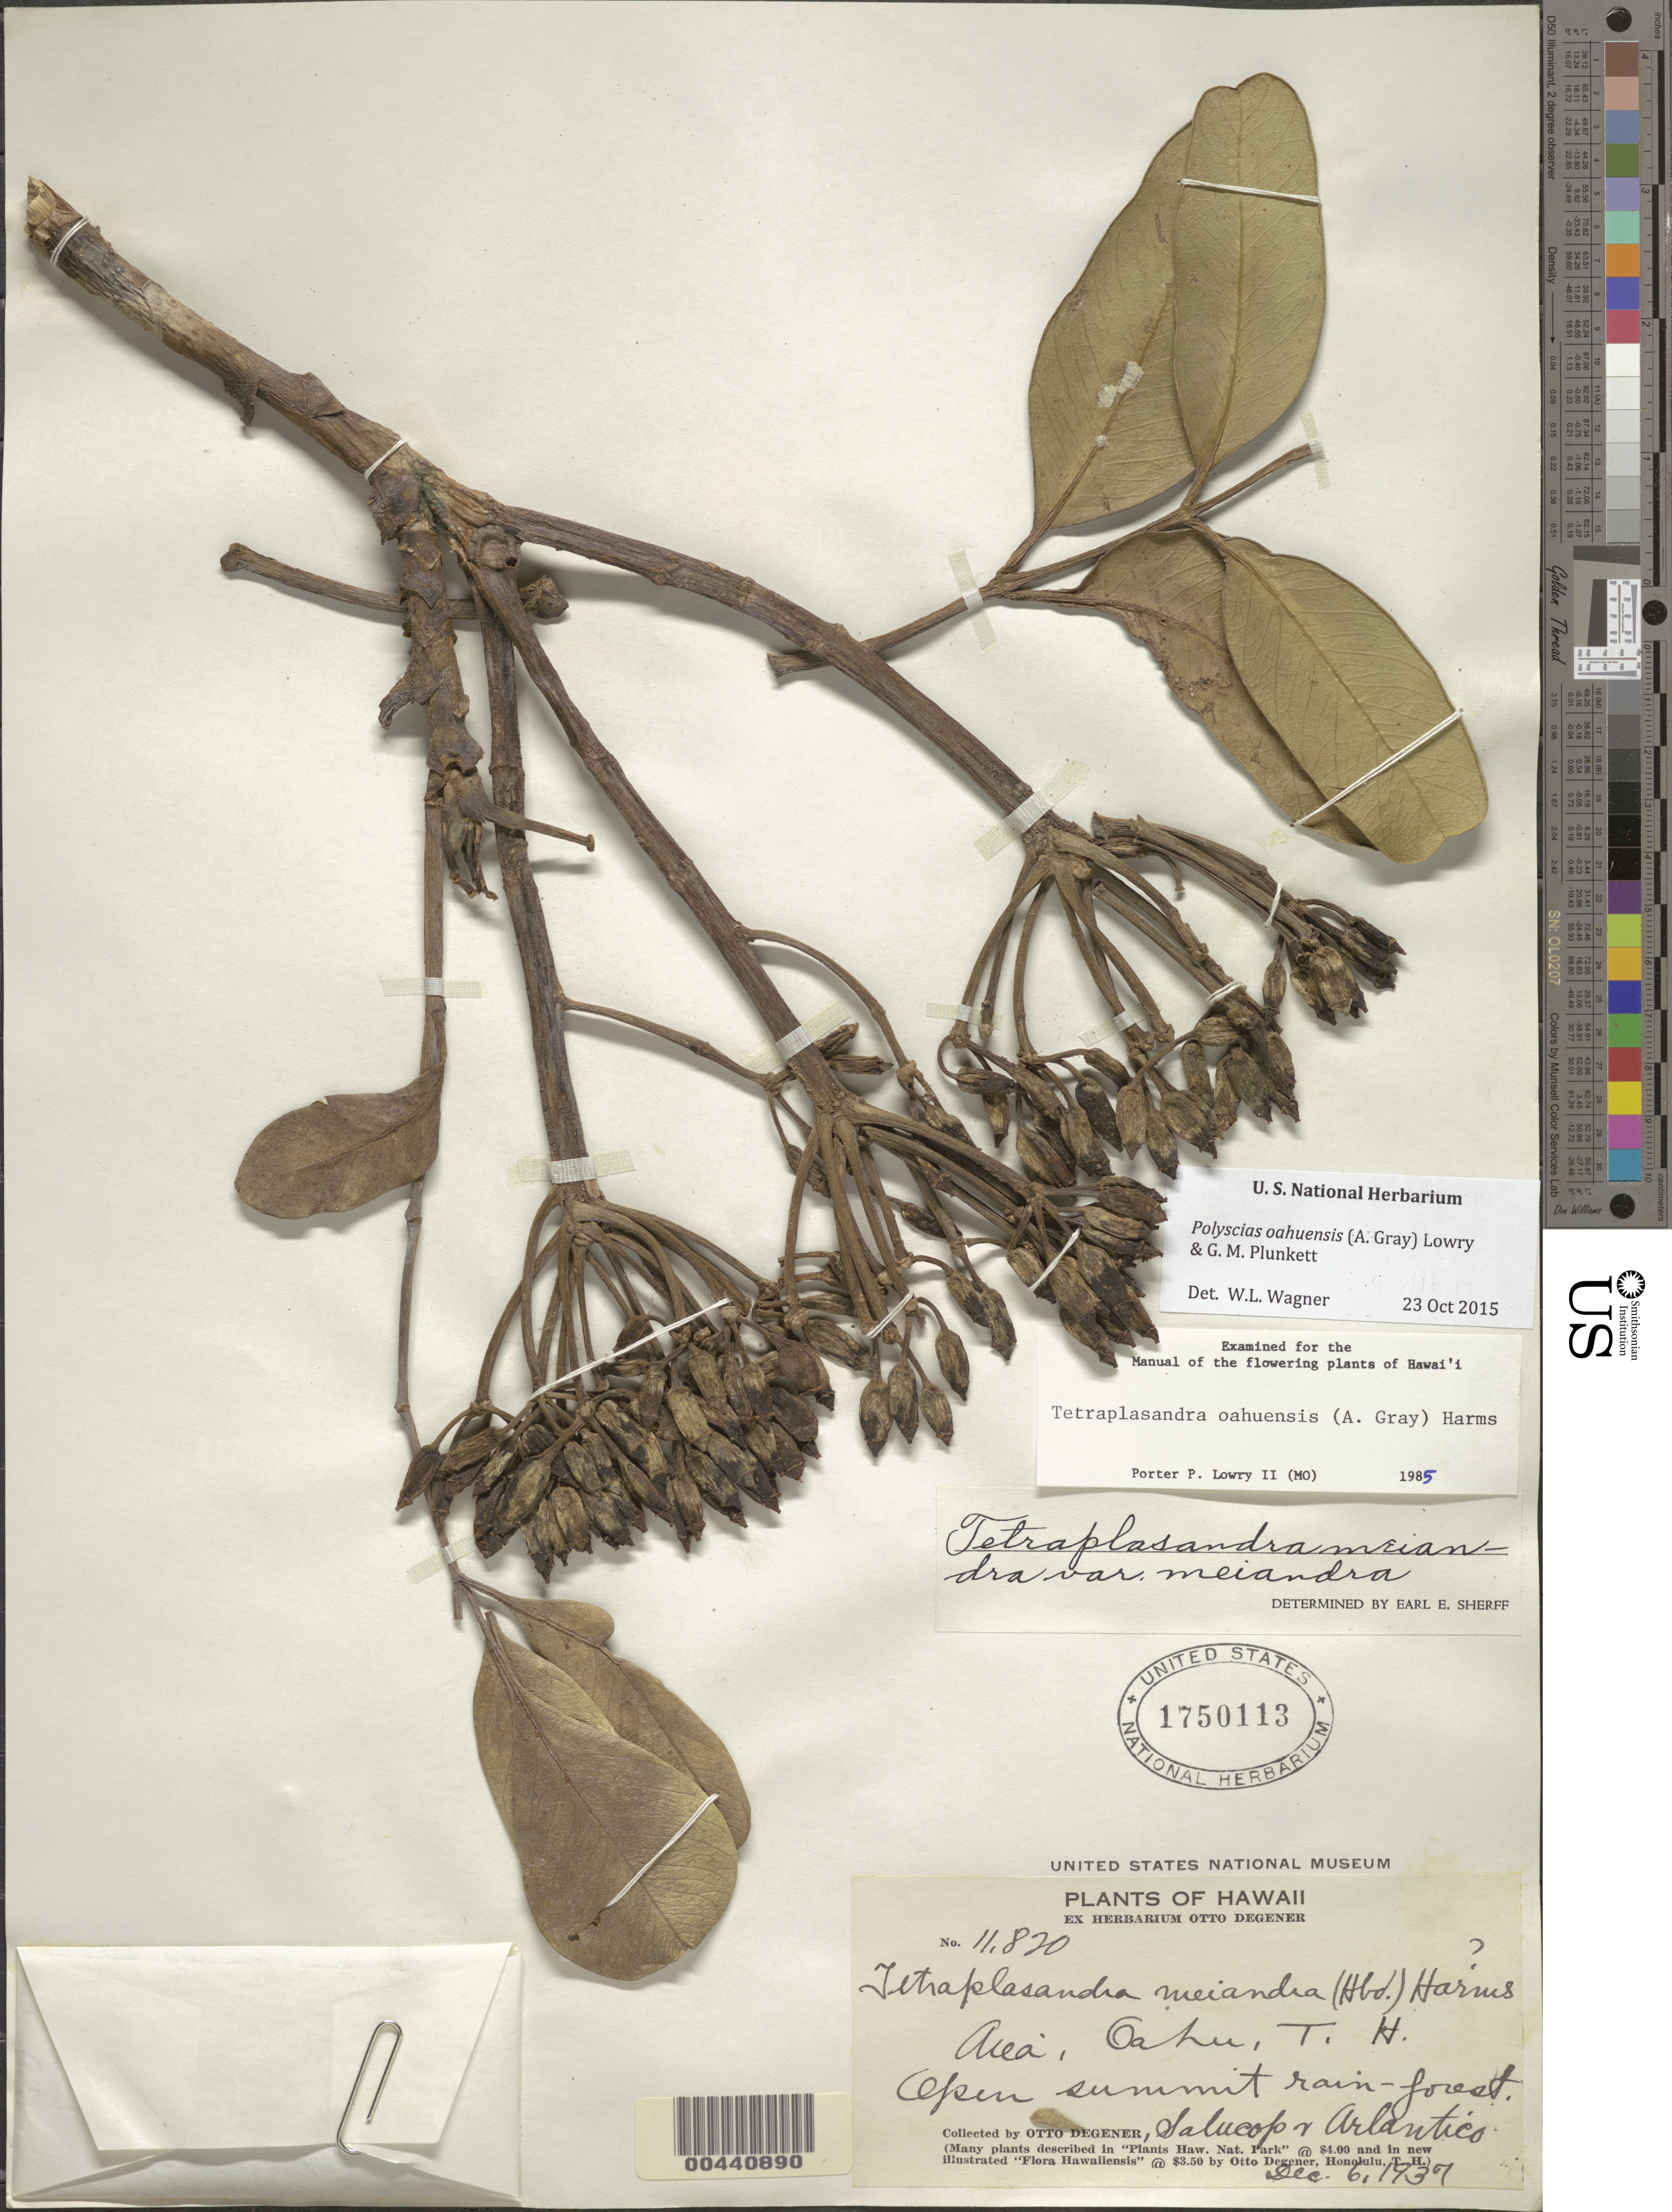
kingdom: Plantae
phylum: Tracheophyta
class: Magnoliopsida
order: Apiales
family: Araliaceae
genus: Polyscias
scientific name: Polyscias oahuensis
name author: (A. Gray) Lowry & G. M. Plunkett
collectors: O. Degener, -- Salucop & Arlantico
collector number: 11820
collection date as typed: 6 Dec 1937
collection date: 1937-12-06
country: United States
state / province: Hawaii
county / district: Honolulu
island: Oahu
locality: Aiea, summit rain-forest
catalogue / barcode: US 1750113